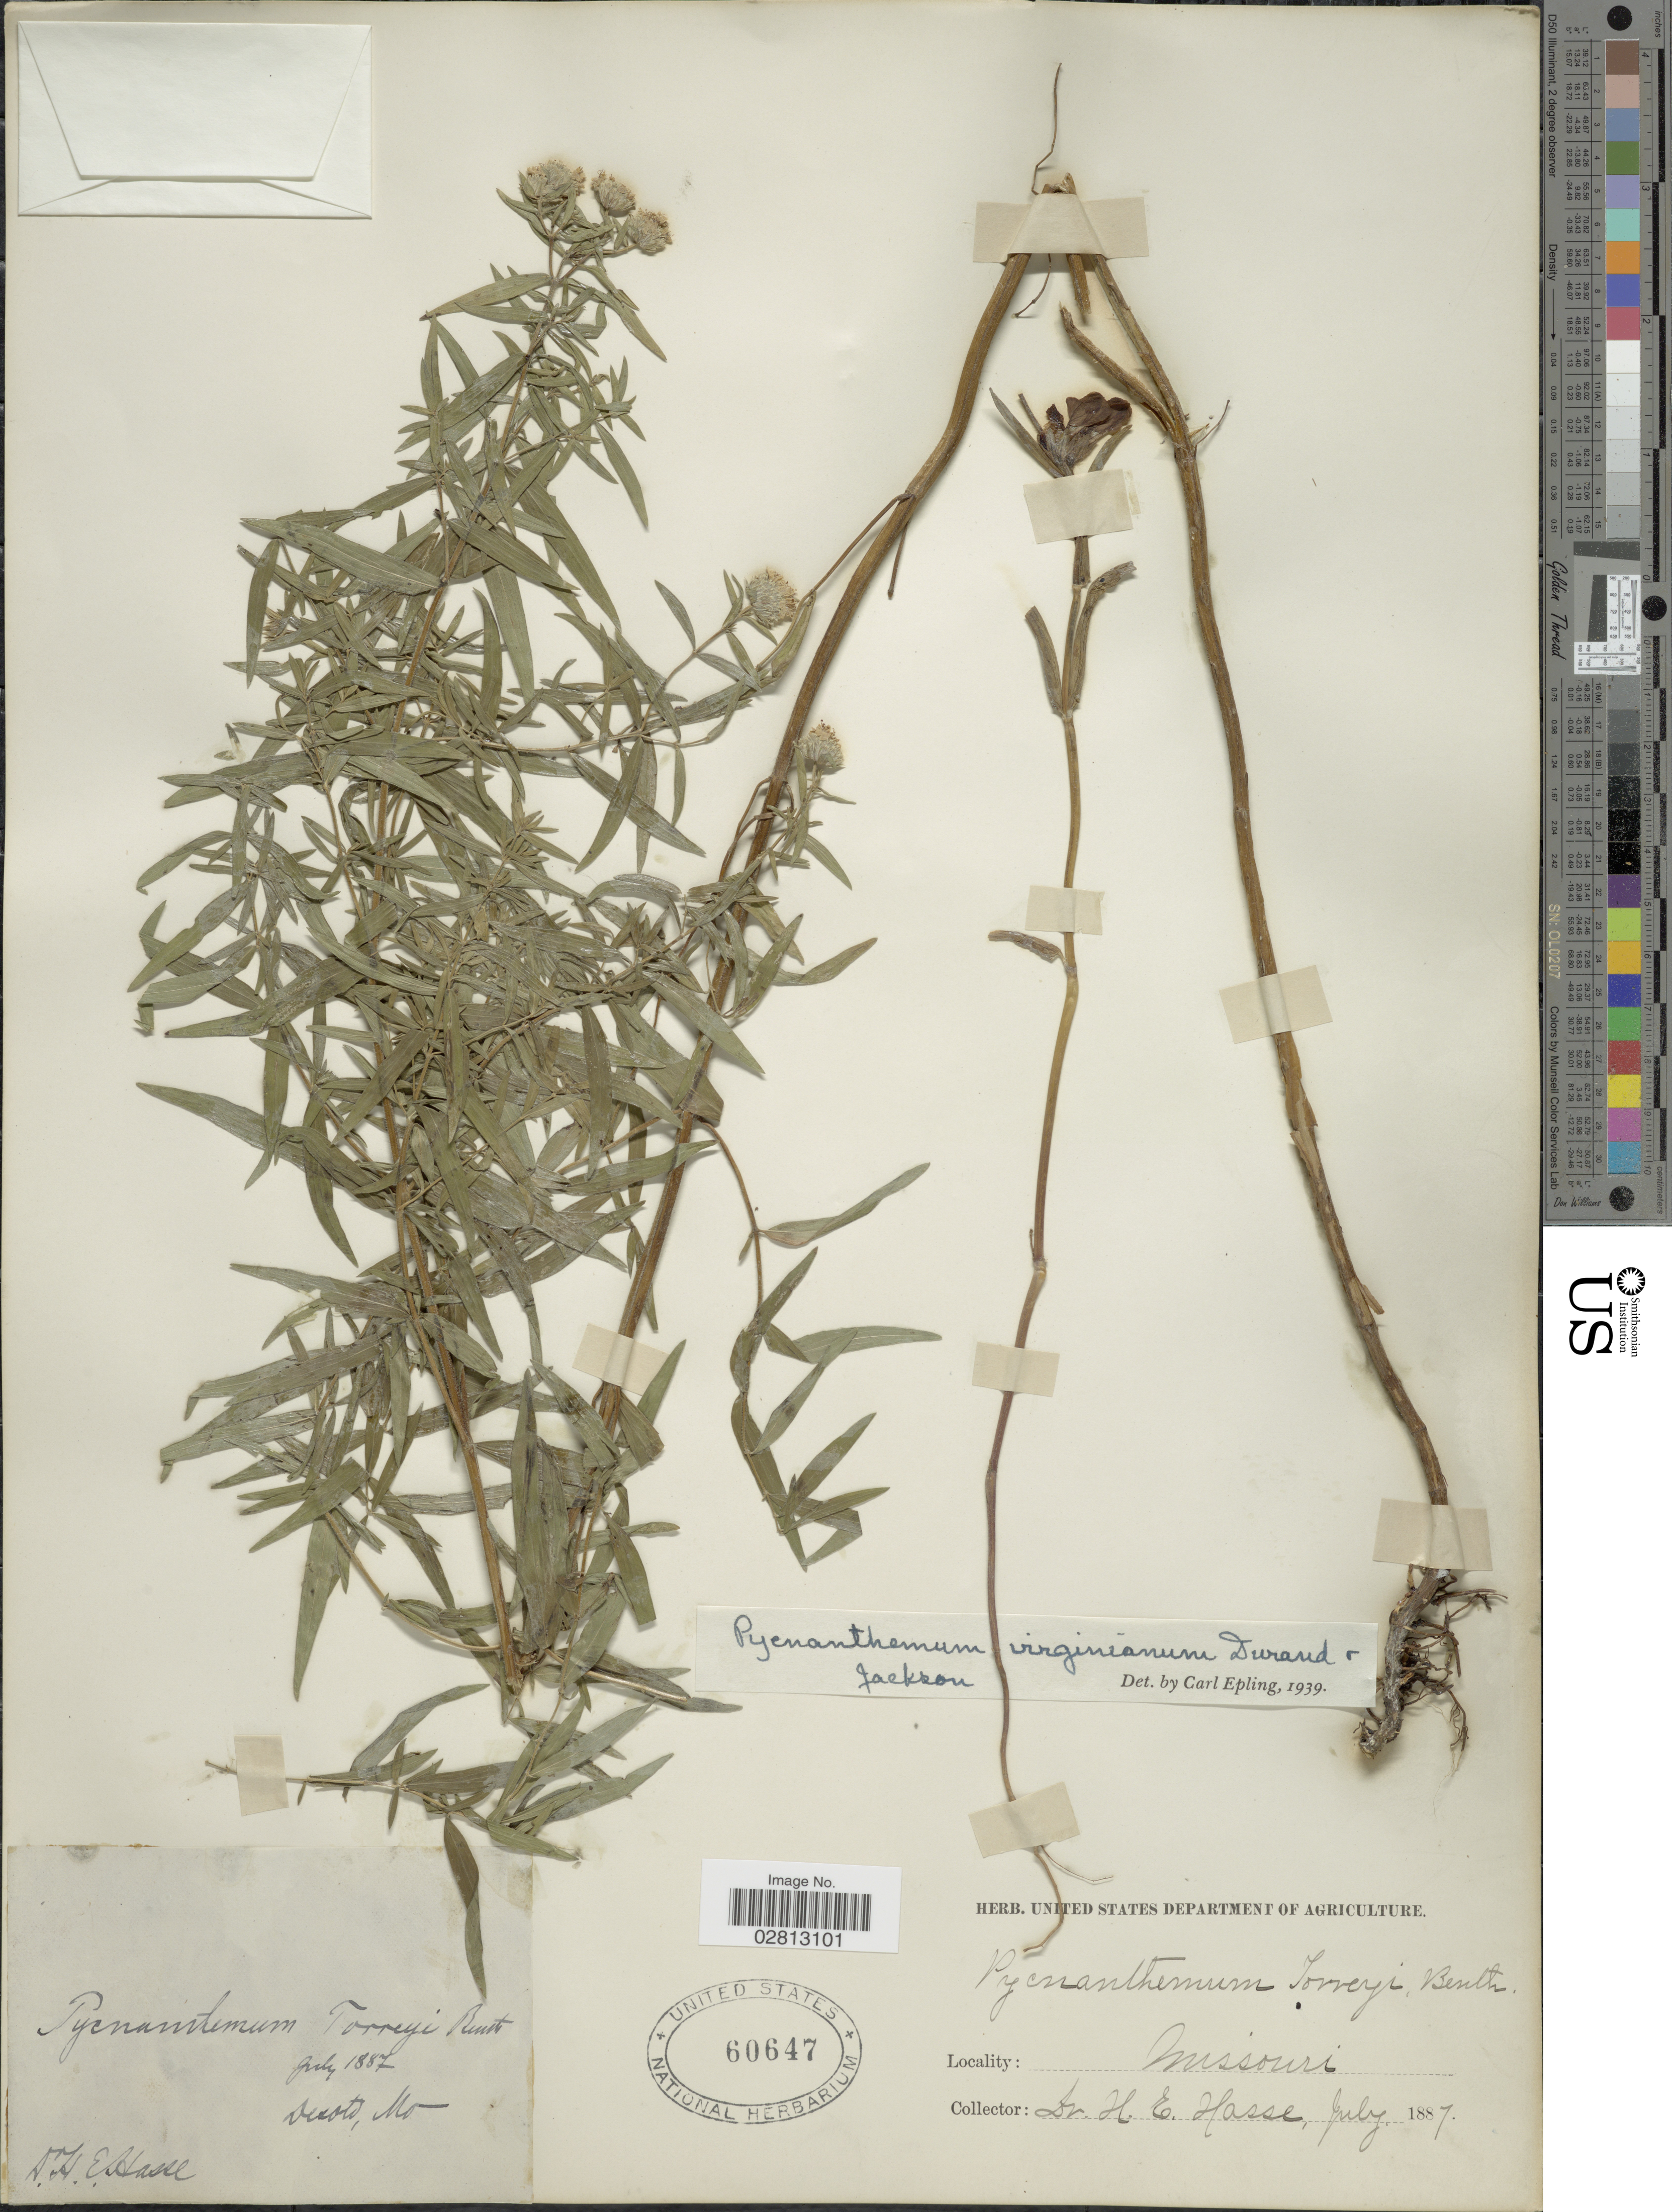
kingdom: Plantae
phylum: Tracheophyta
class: Magnoliopsida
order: Lamiales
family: Lamiaceae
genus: Pycnanthemum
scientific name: Pycnanthemum virginianum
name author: (L.) Durand & B.D. Jacks. ex B.L. Rob. & Fernald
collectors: H. E. Hasse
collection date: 1887-07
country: United States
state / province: Missouri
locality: Desoto.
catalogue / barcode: US 60647